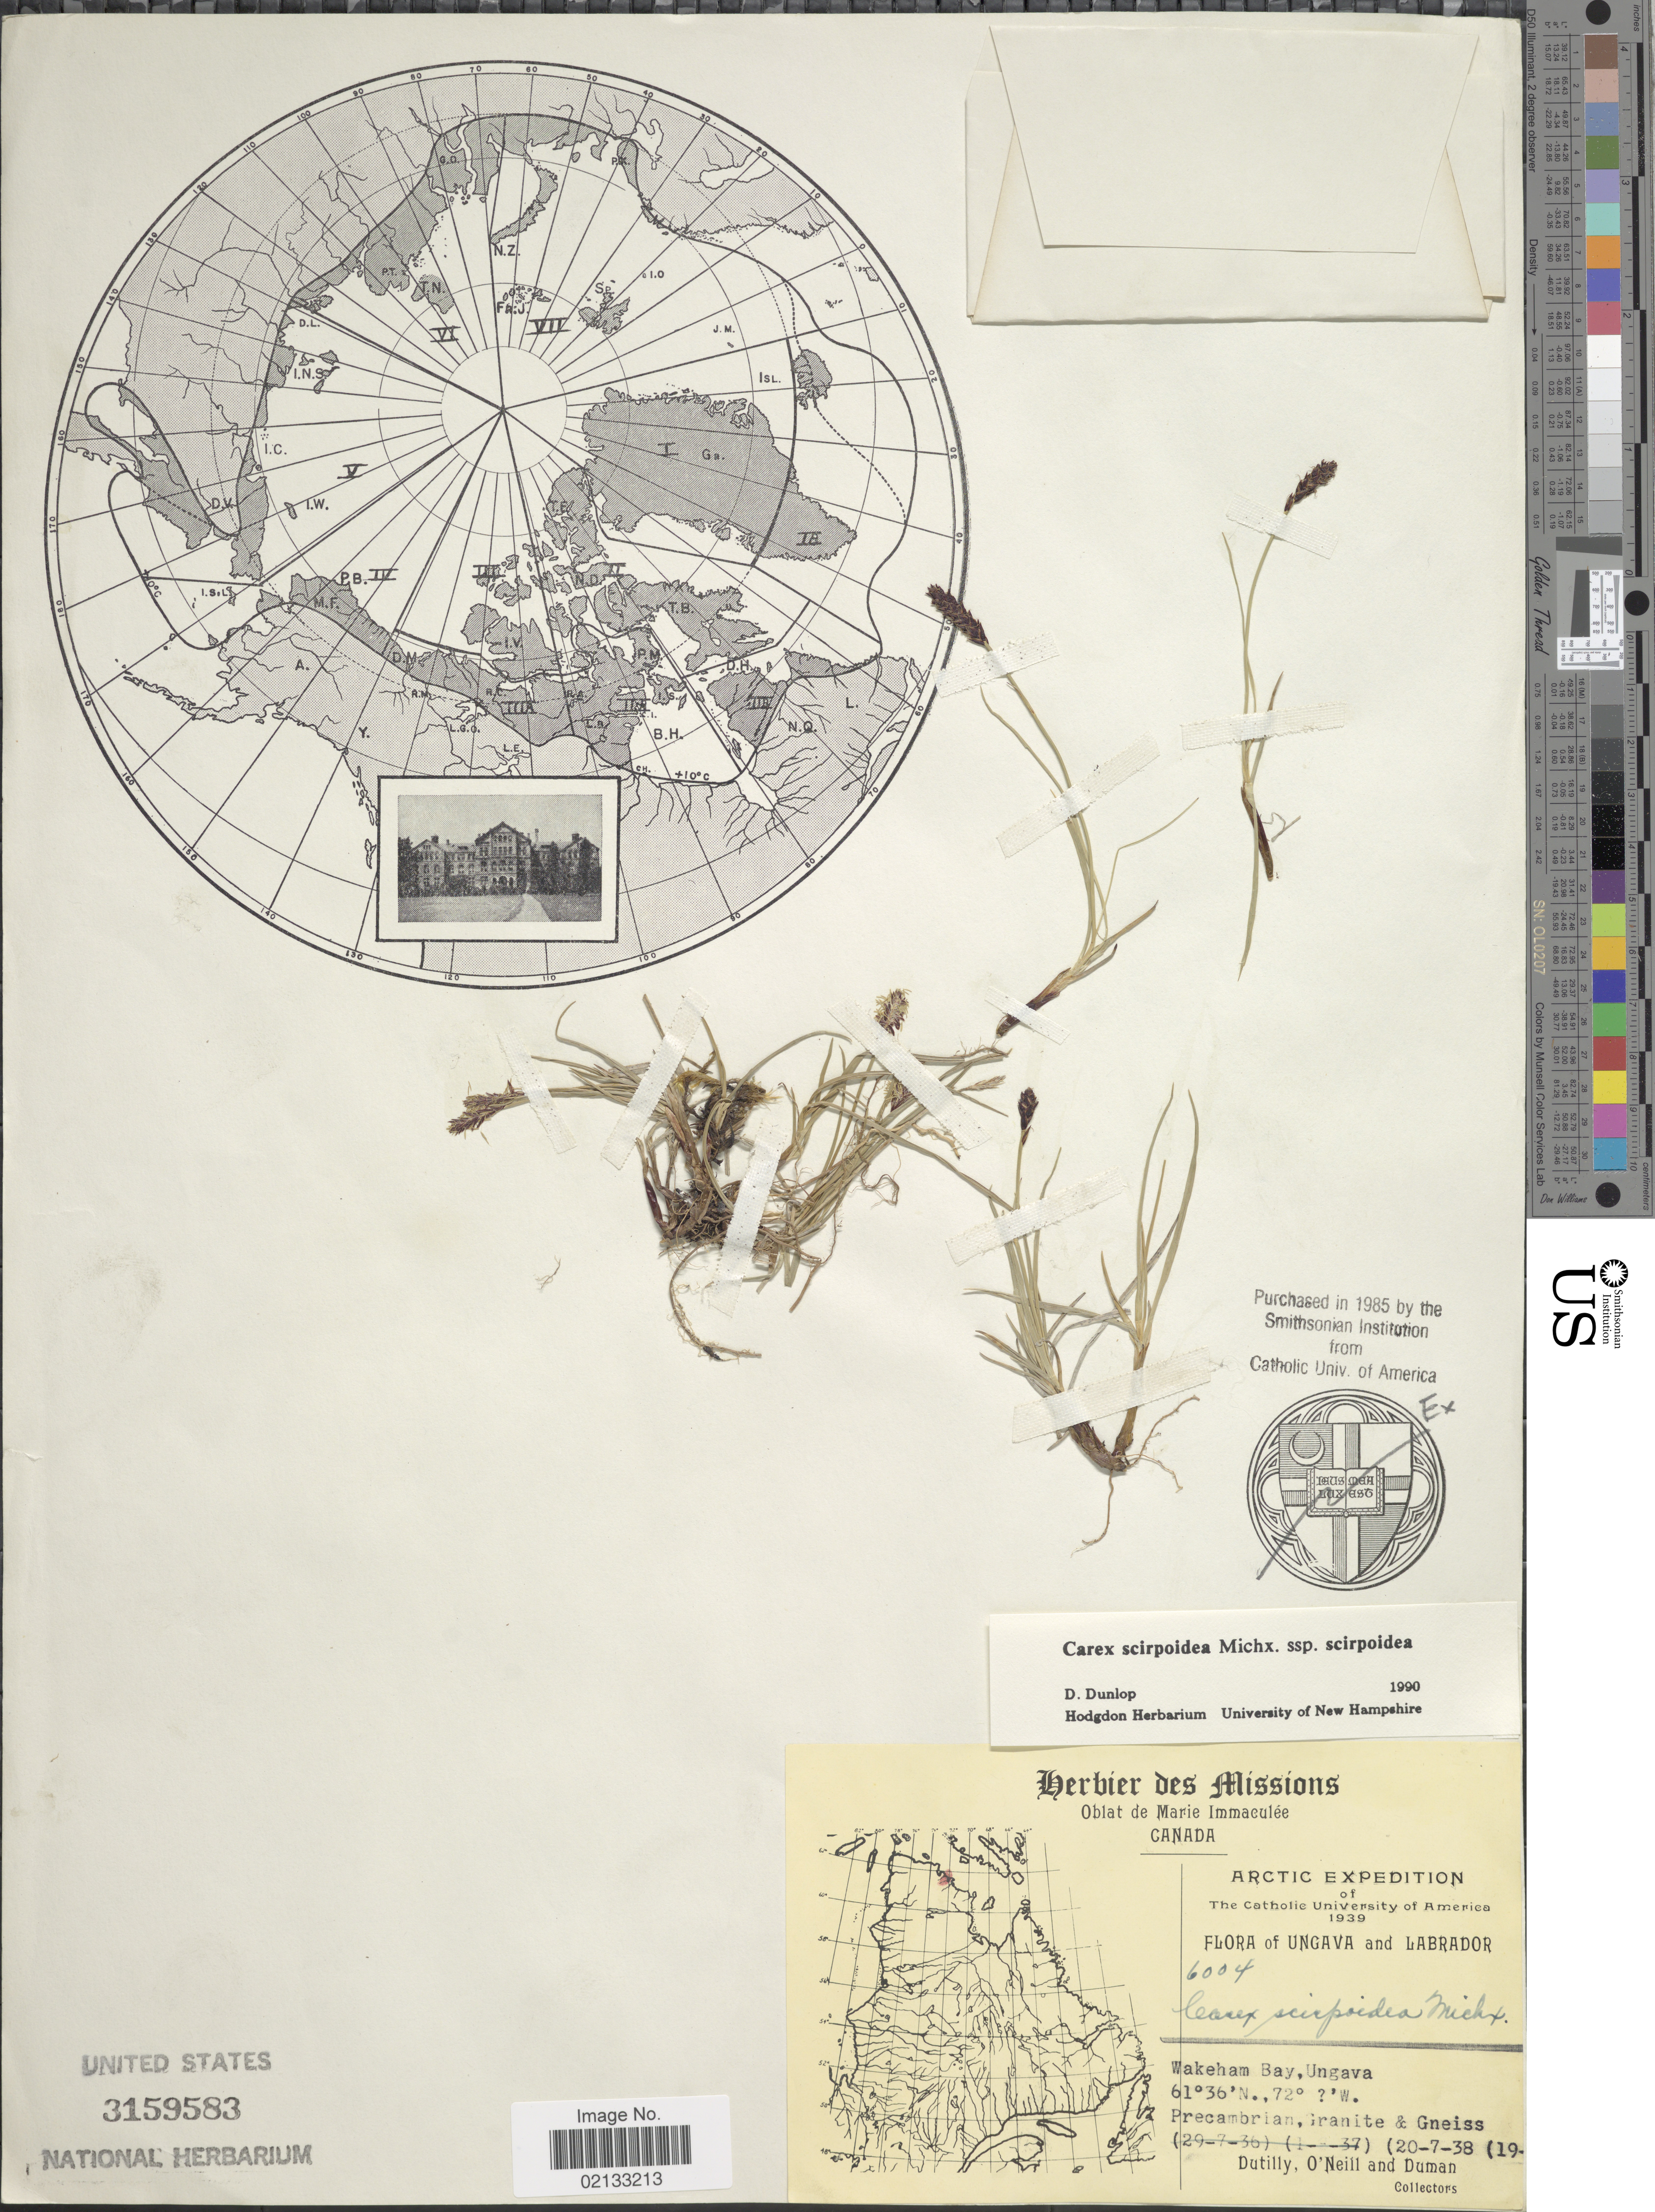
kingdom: Plantae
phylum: Tracheophyta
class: Liliopsida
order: Poales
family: Cyperaceae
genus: Carex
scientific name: Carex scirpoidea subsp. scirpoidea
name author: Michx.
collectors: -. Dutilly, O' Neill & -. Duman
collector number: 6004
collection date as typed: Transcribed d/m/y: 20/7/38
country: Canada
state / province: Quebec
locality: Arctic. Wakeham Bay, Ungava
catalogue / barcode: US 3159583